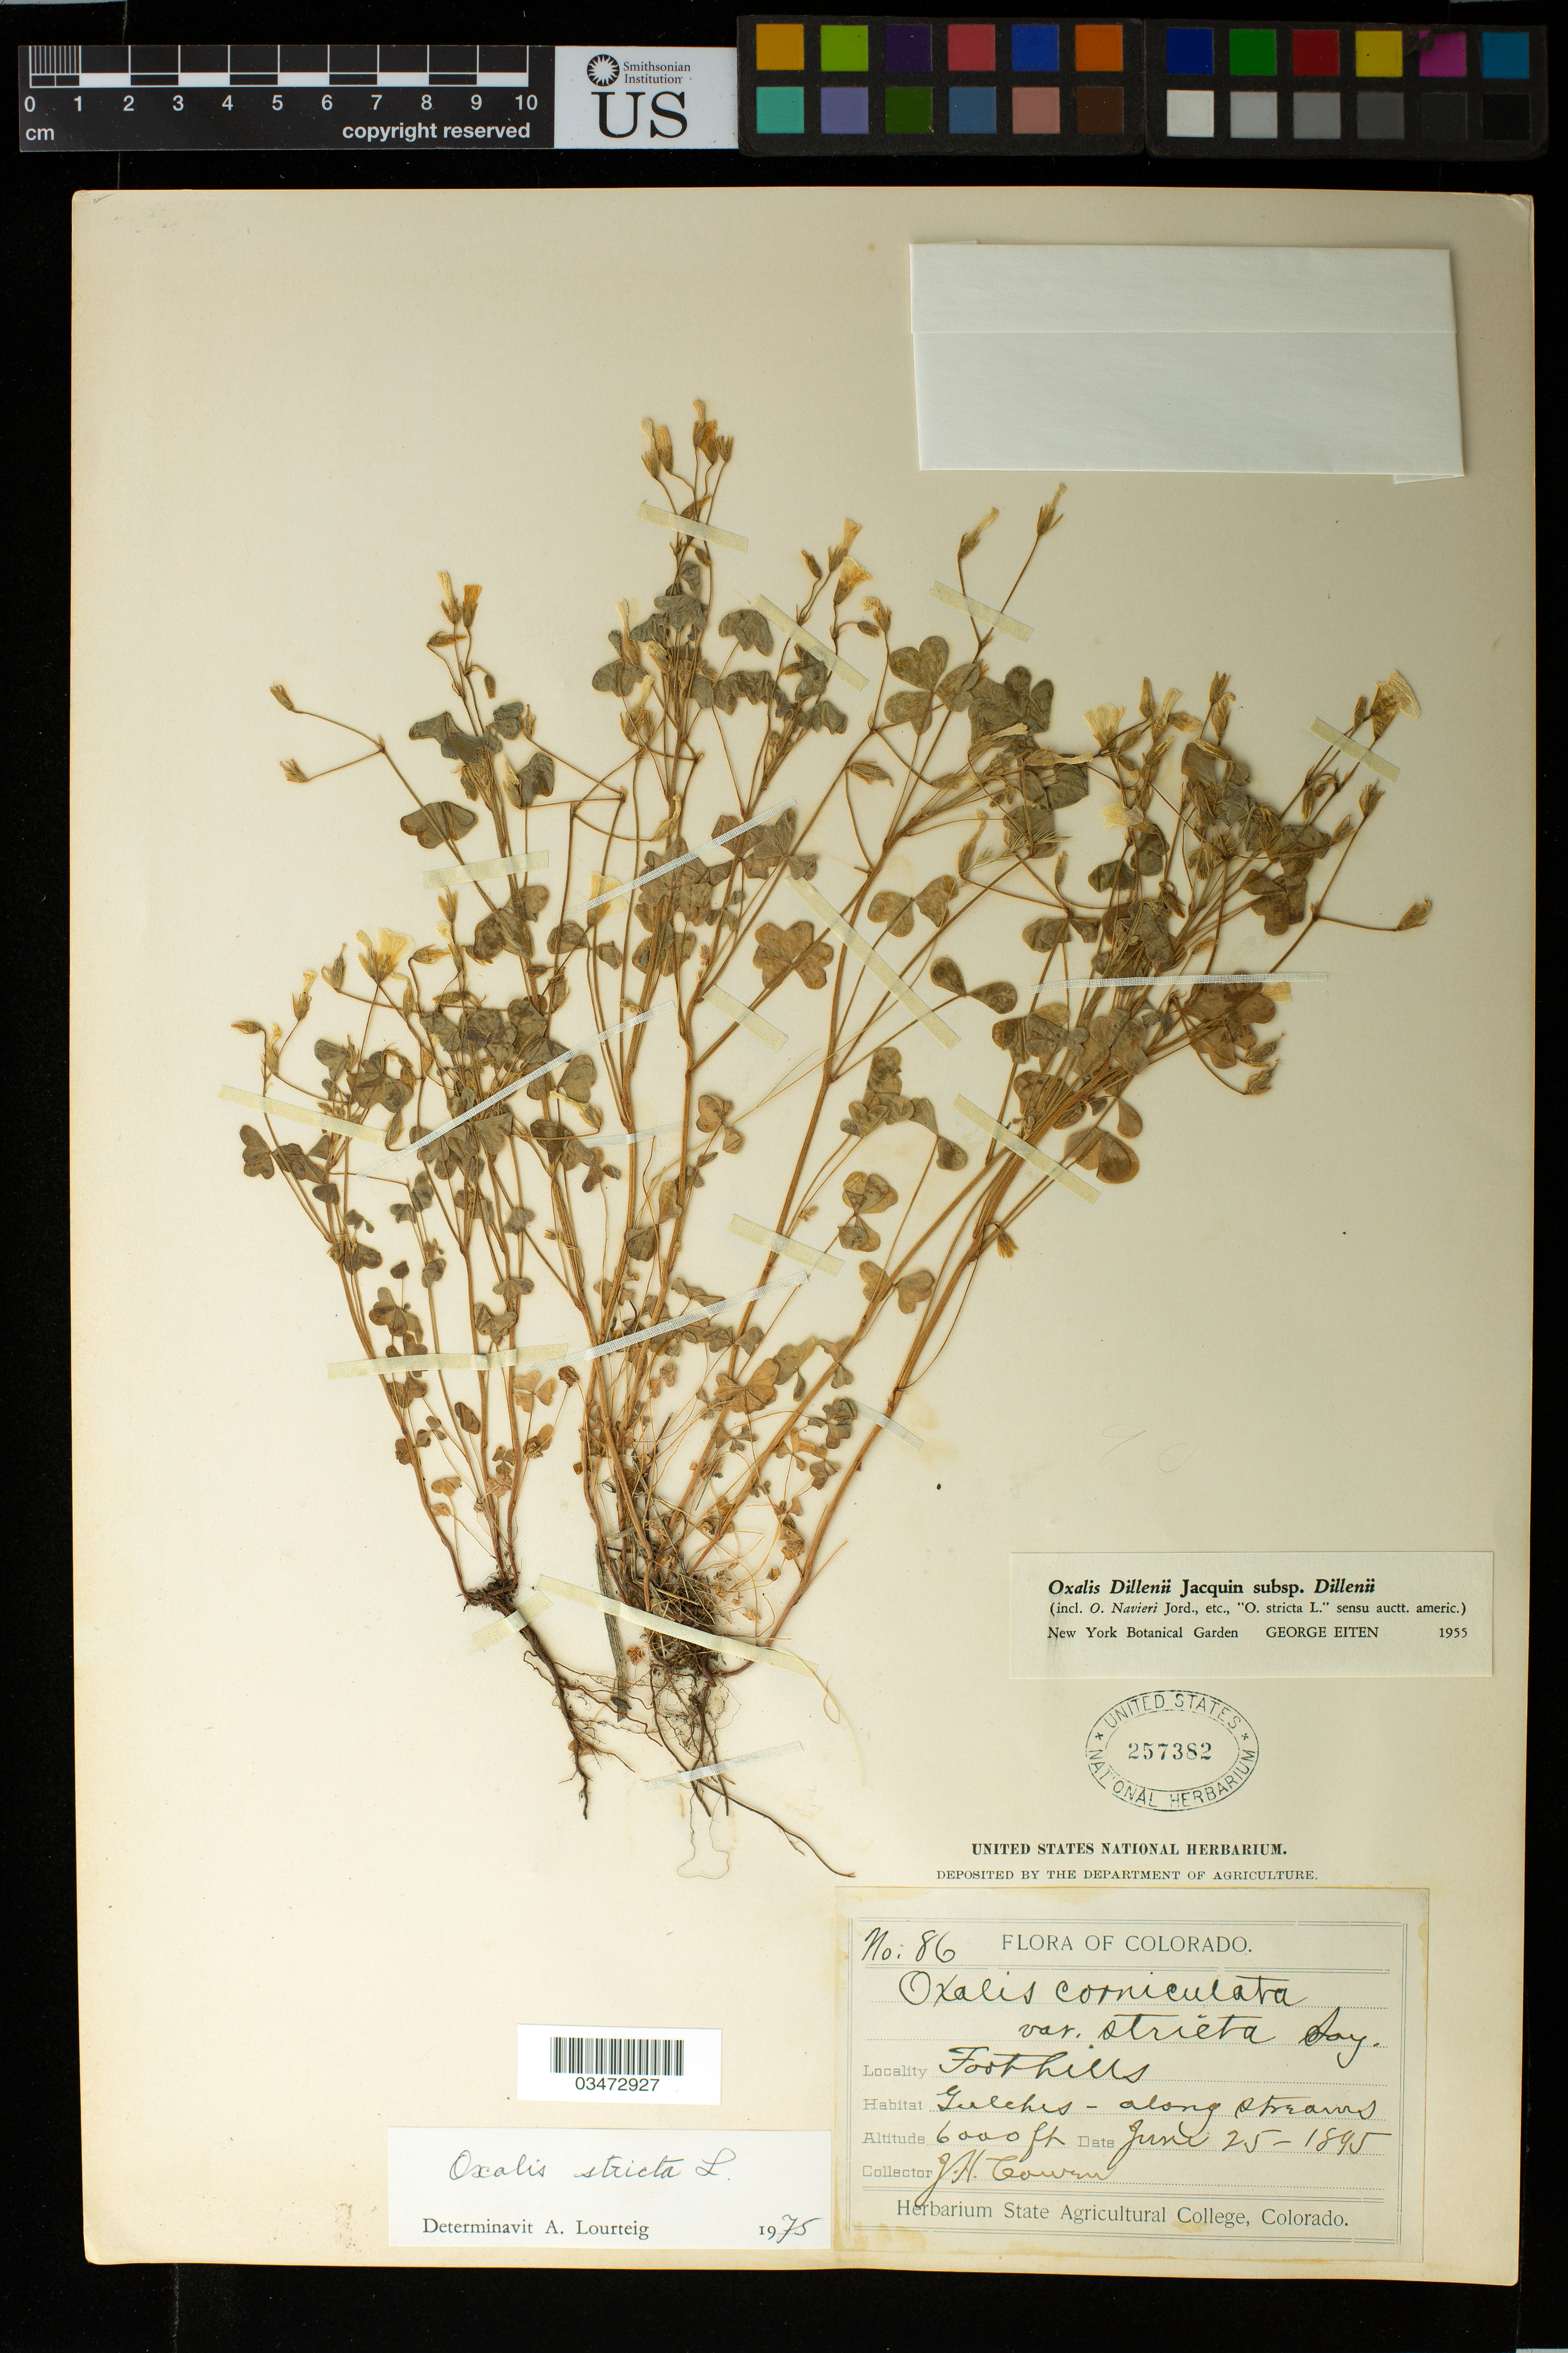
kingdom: Plantae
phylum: Tracheophyta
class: Magnoliopsida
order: Oxalidales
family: Oxalidaceae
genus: Oxalis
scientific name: Oxalis stricta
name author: L.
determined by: Lourteig, A.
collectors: J. H. Cowen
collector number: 86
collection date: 1895-06-25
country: United States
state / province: Colorado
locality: Foothills.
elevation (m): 1829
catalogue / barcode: US 257382